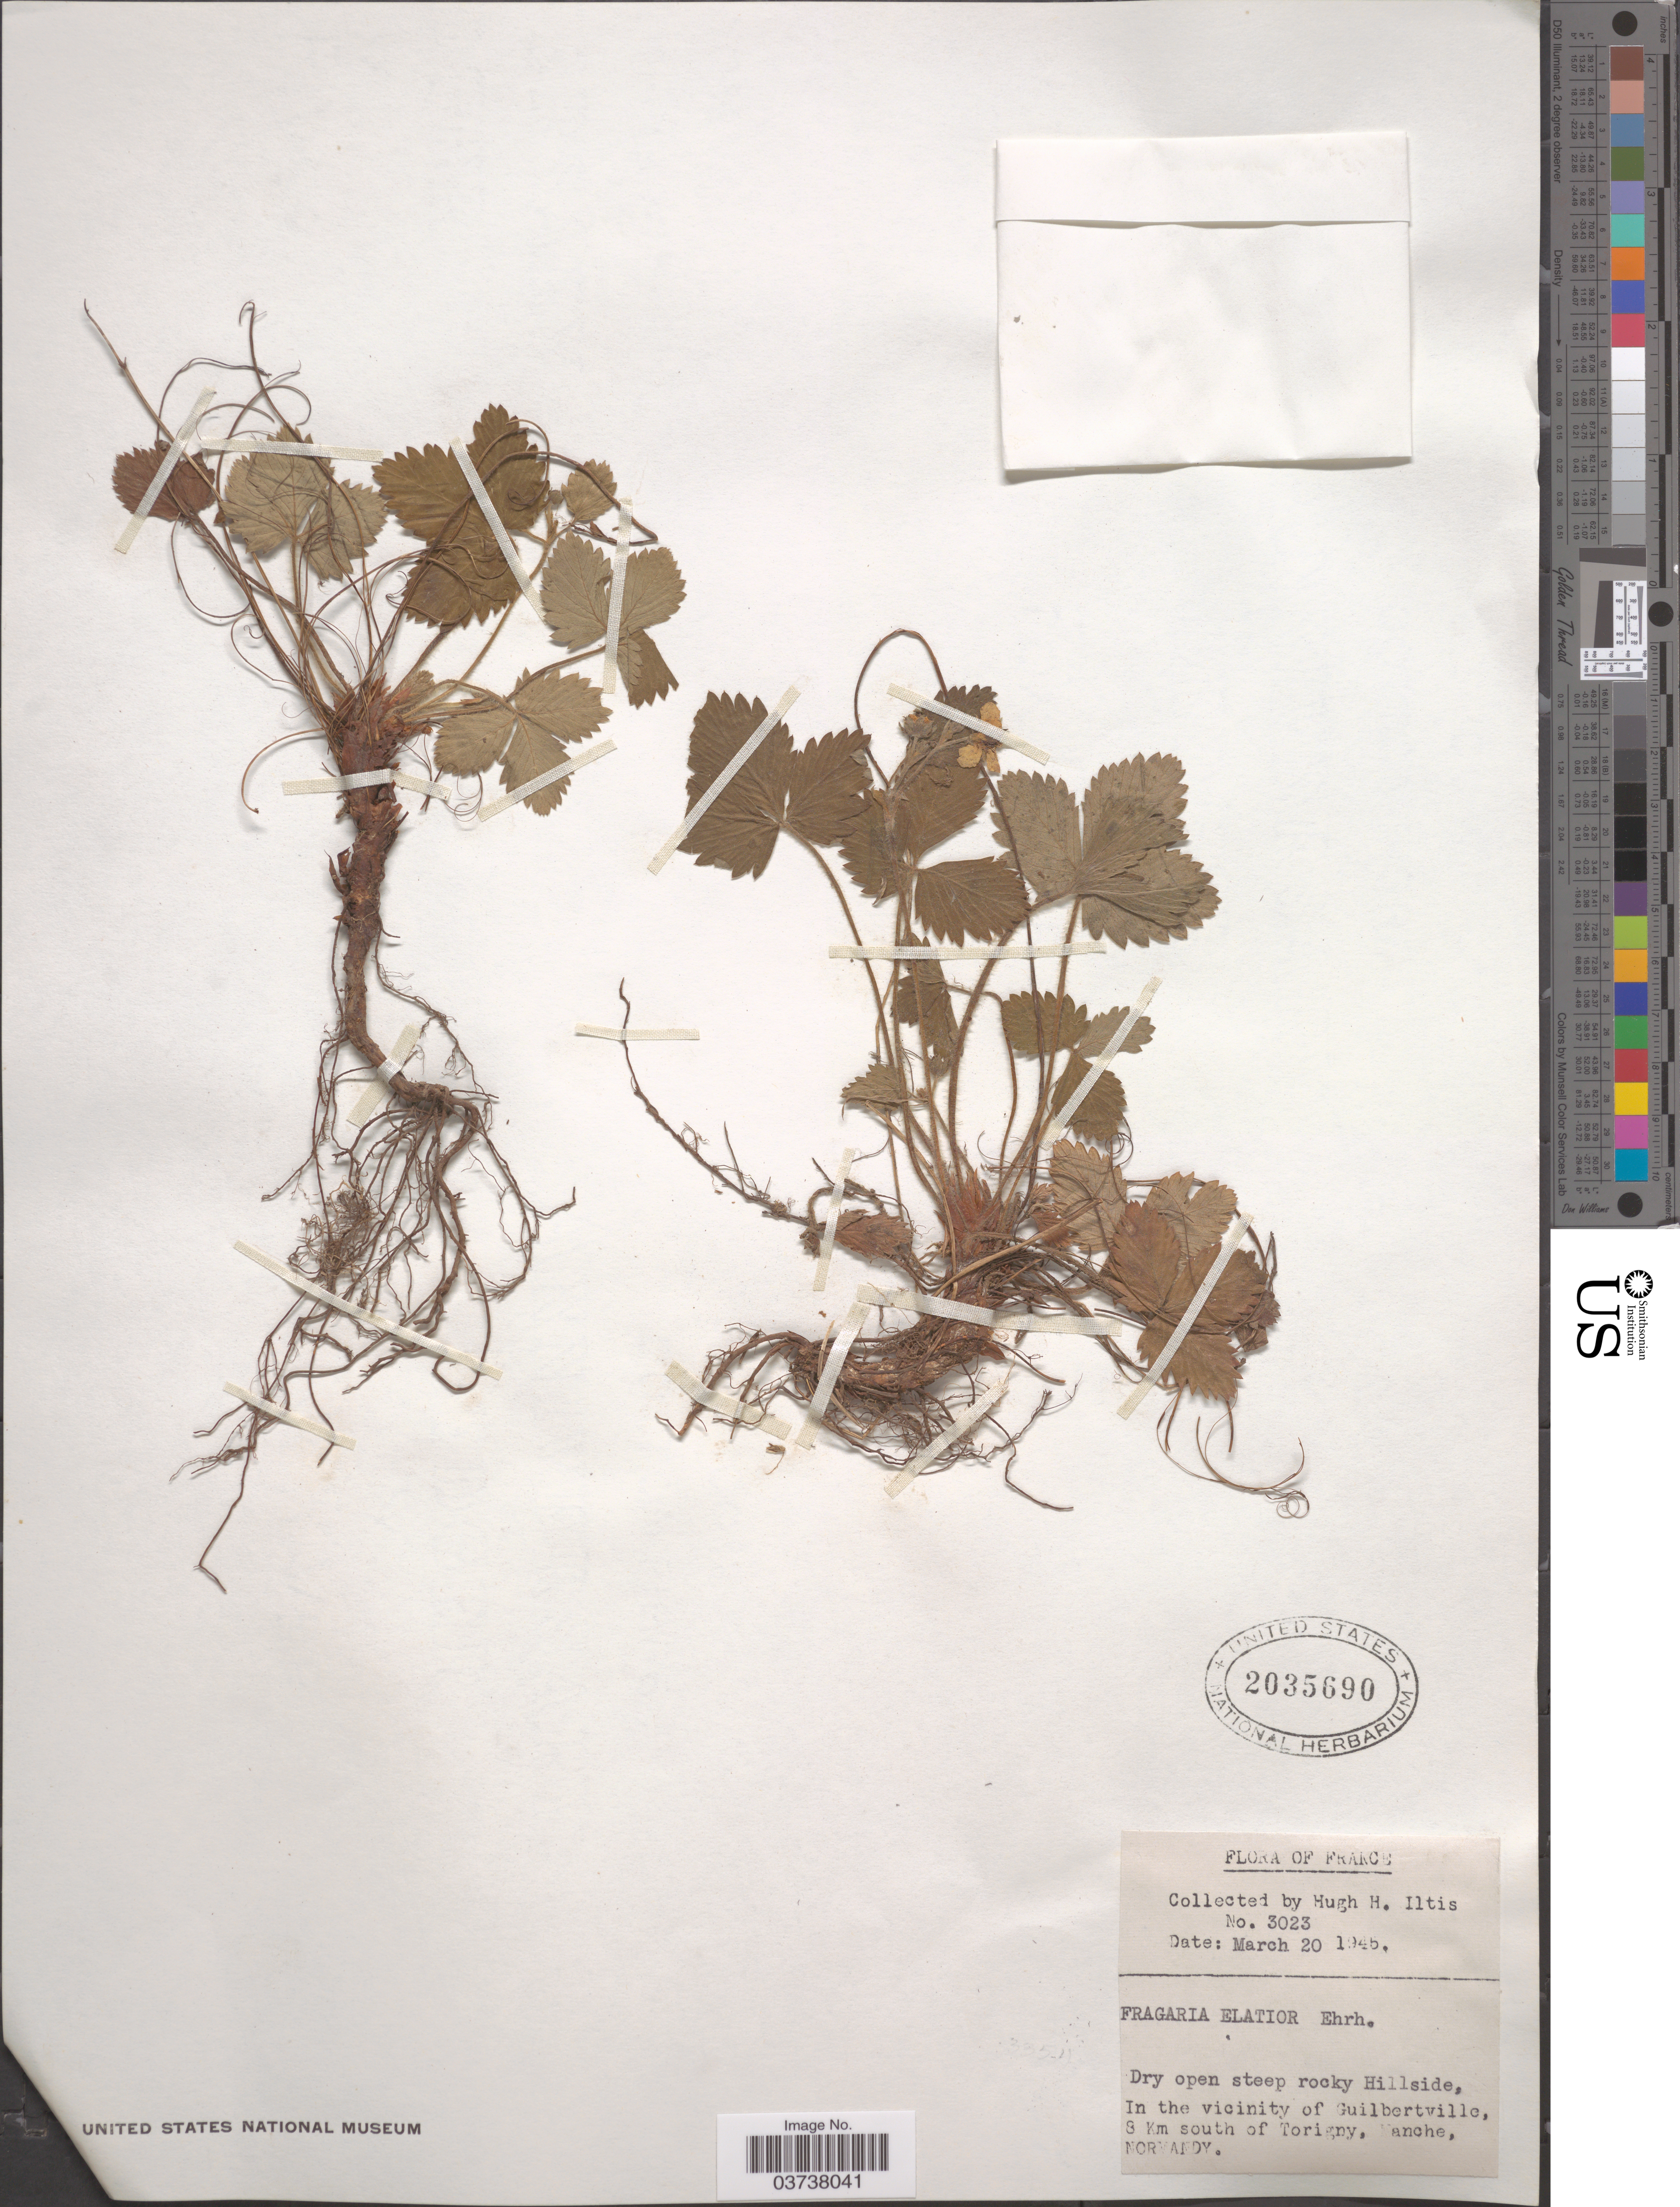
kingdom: Plantae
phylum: Tracheophyta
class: Magnoliopsida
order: Rosales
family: Rosaceae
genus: Fragaria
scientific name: Fragaria elatior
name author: Ehrh.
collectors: H. H. Iltis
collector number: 3023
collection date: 1945-03-20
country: France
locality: In the vicinity of Guilbertville, 8 Km south of Torigny, Manche, Normandy.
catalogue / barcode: US 2035690